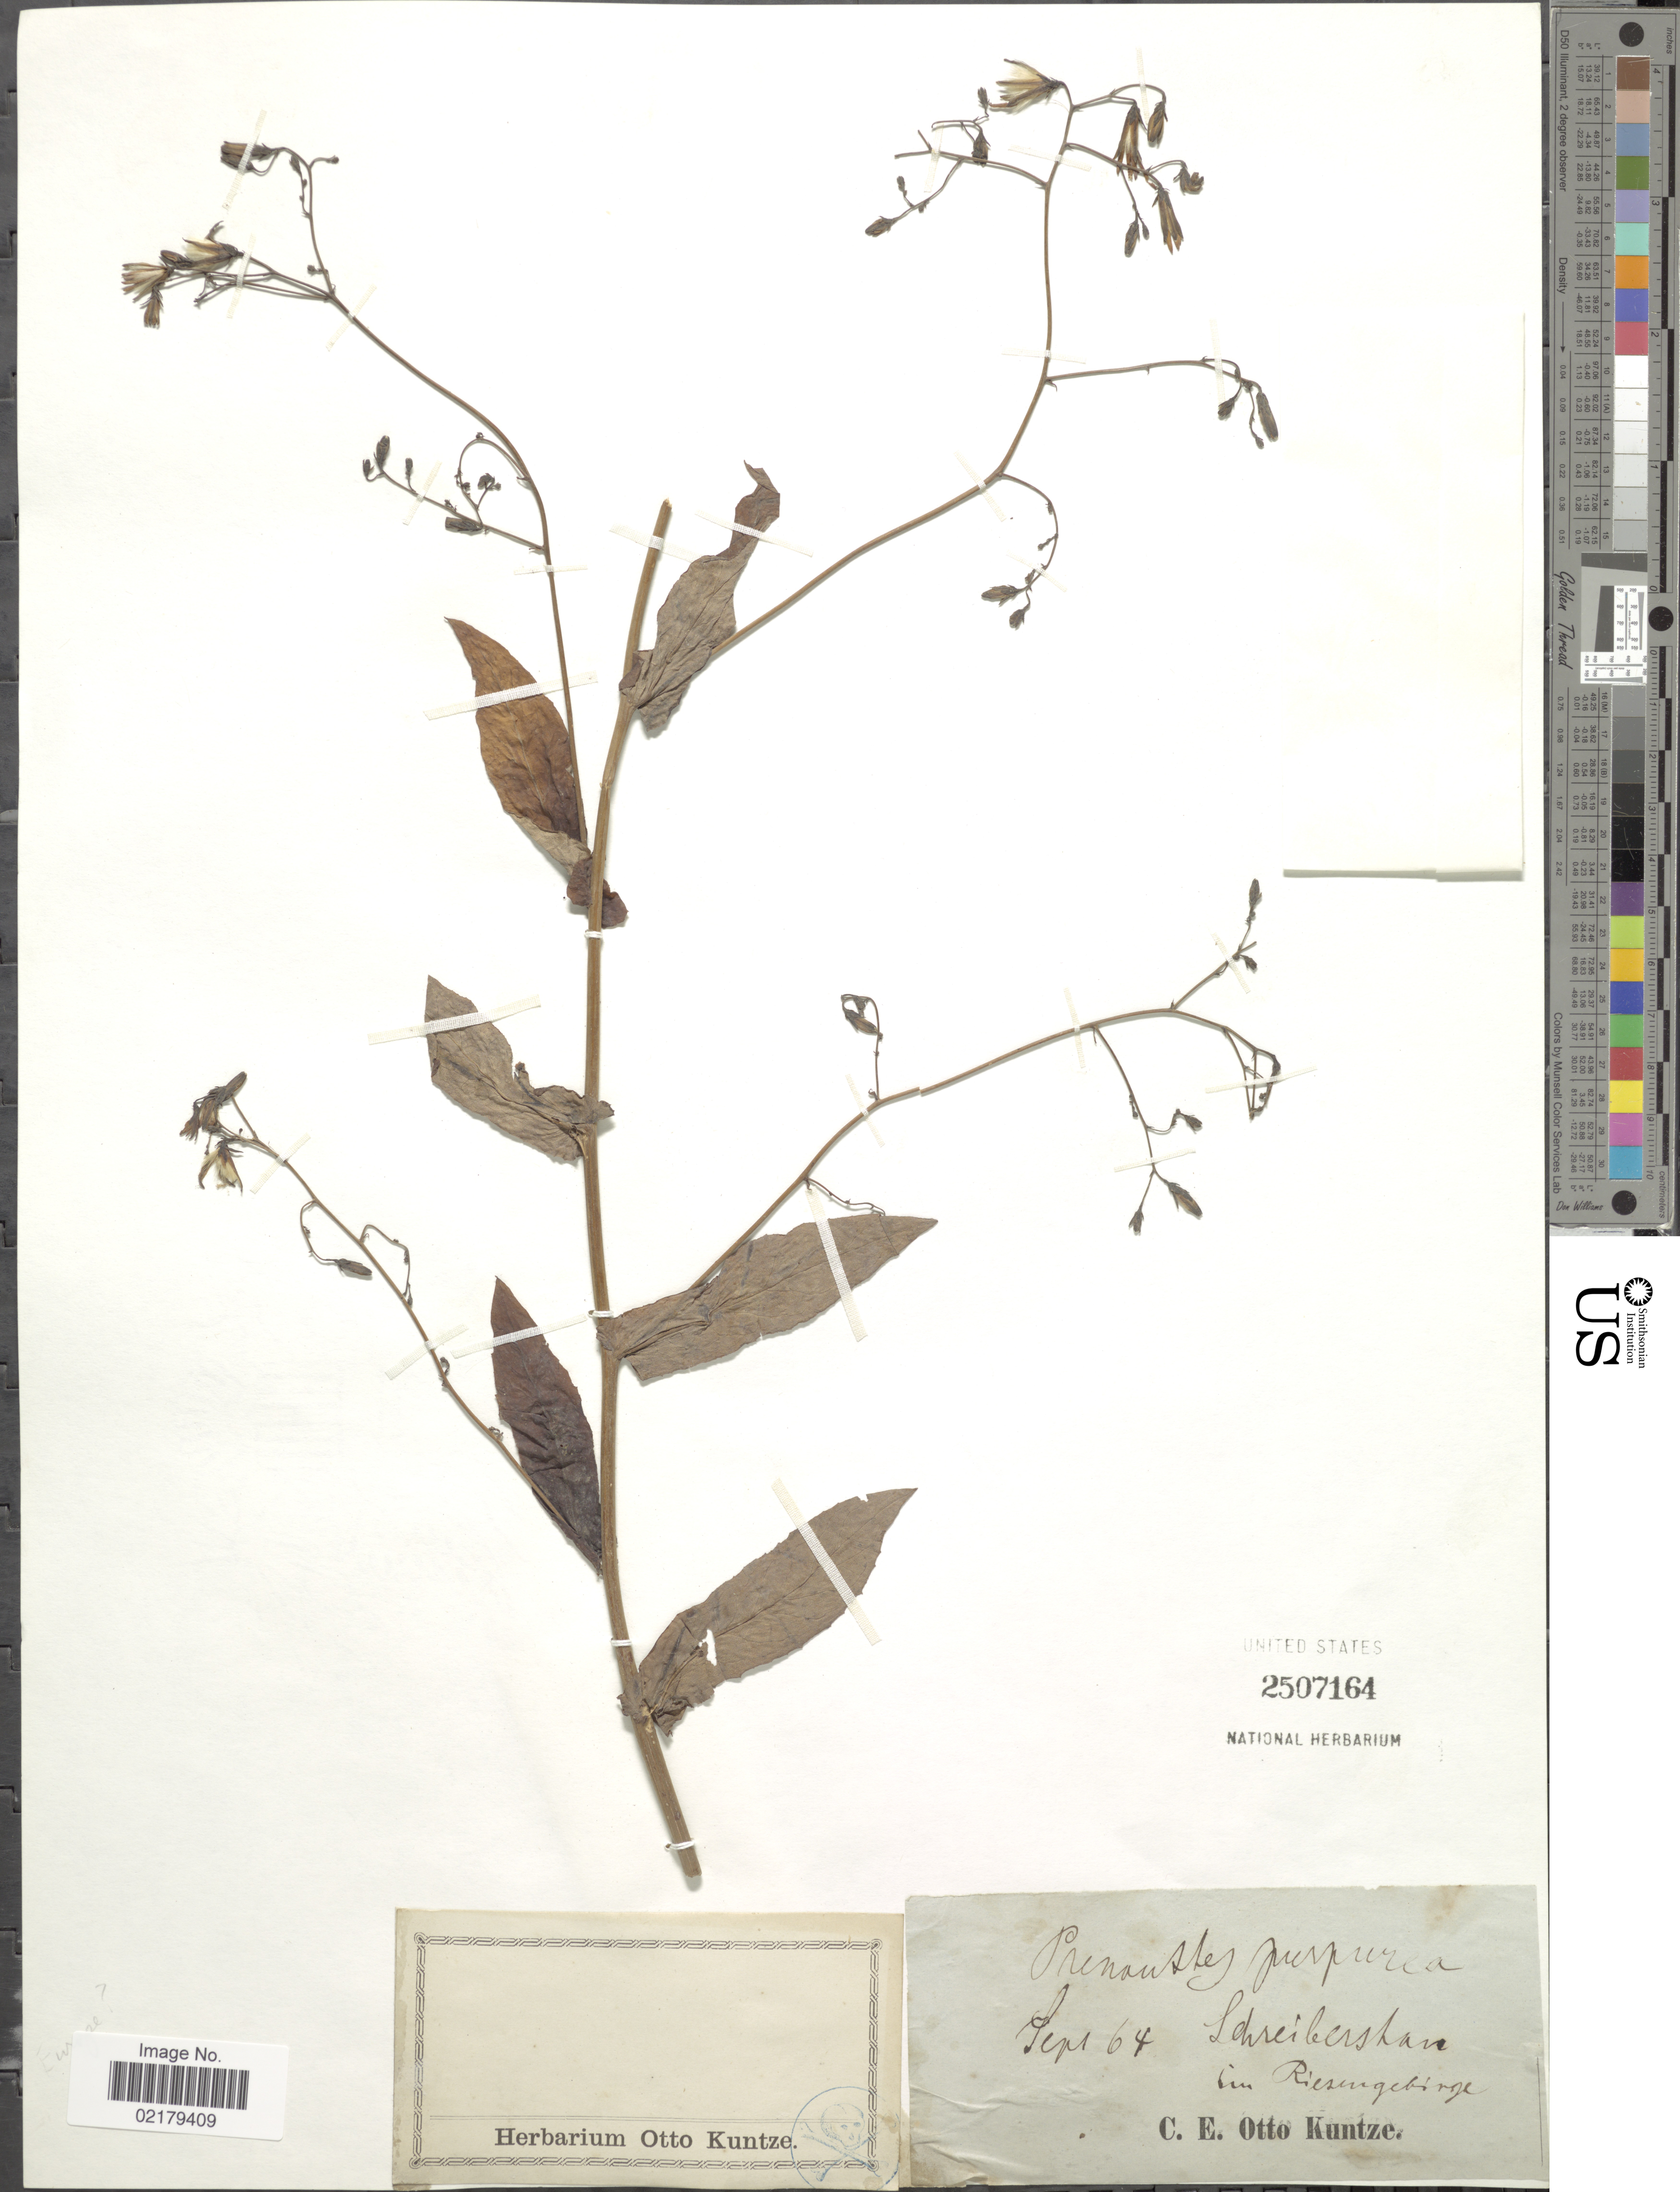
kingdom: Plantae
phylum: Tracheophyta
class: Magnoliopsida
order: Asterales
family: Asteraceae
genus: Prenanthes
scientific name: Prenanthes purpurea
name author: L.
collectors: C.E.O. Kuntze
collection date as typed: Transcribed d/m/y: /9/64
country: Poland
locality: Riesengebirge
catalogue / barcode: US 2507164